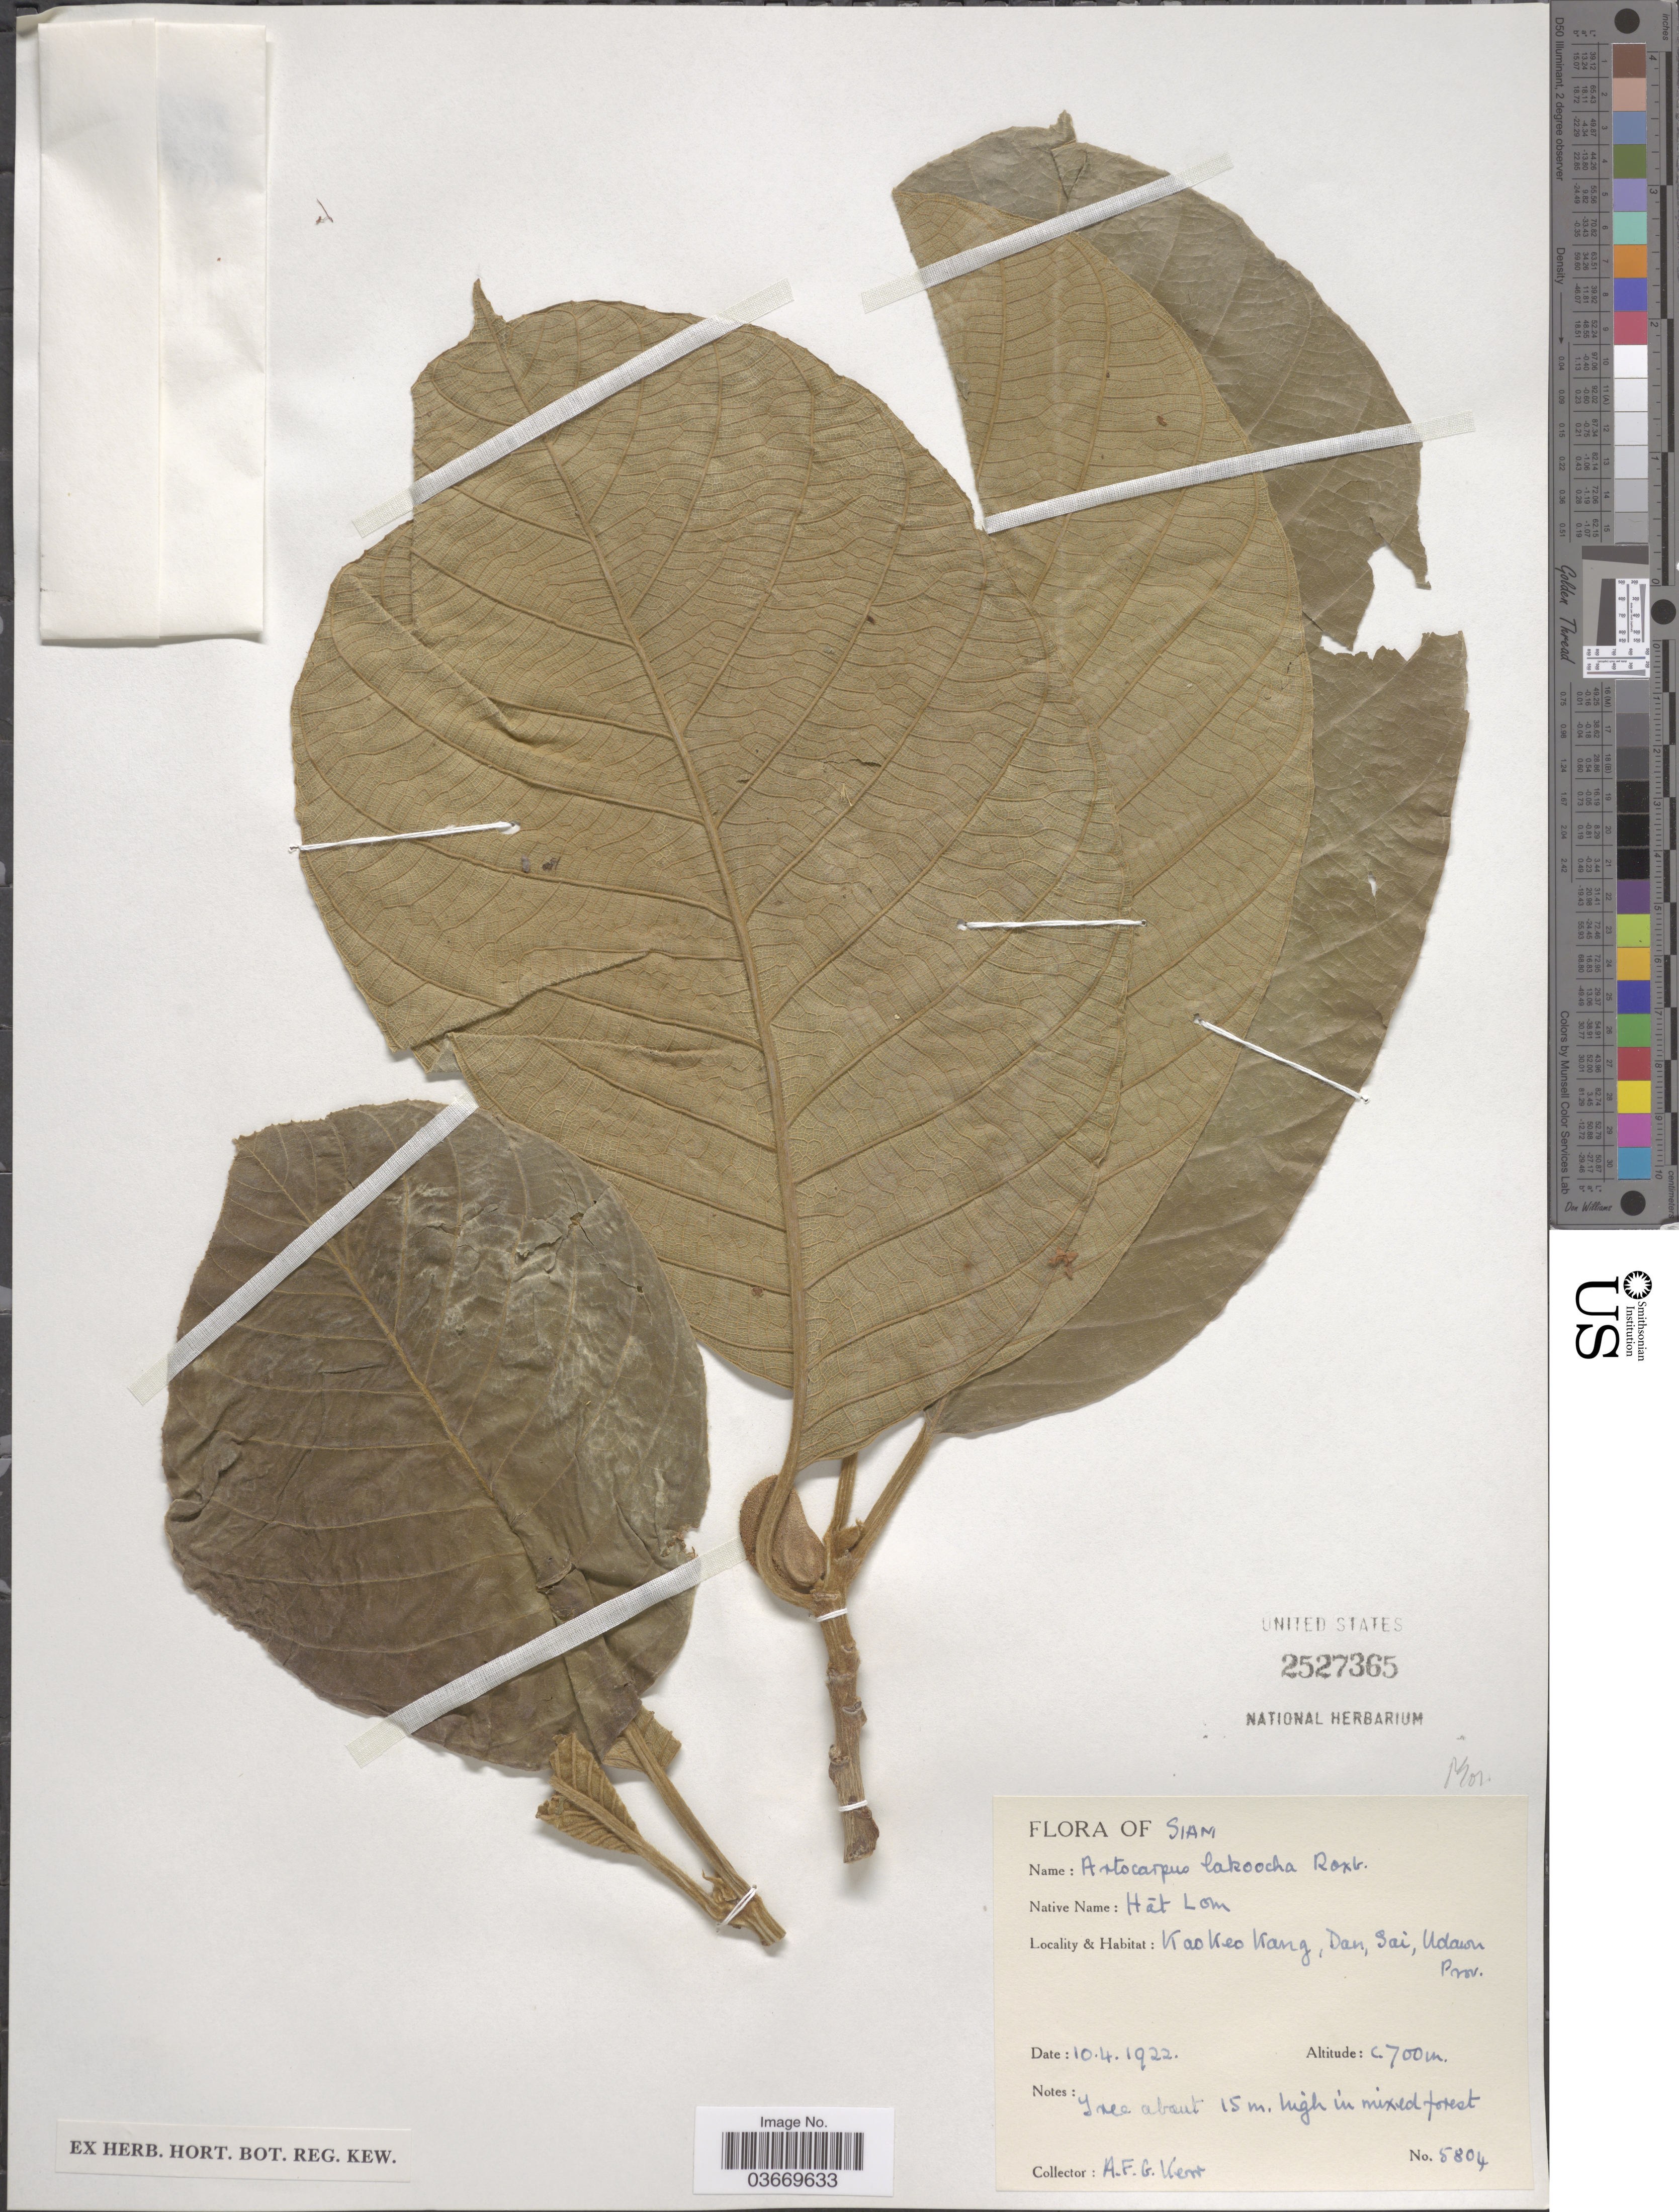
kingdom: Plantae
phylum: Tracheophyta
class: Magnoliopsida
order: Rosales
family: Moraceae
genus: Artocarpus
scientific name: Artocarpus lakoocha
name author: Wall. ex Roxb.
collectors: A. F. G. Kerr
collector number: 5804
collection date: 1922-04-10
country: Thailand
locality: Siam. Kao Keo Kang, Dan, Sai, Udawn Prov.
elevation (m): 700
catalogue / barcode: US 2527365